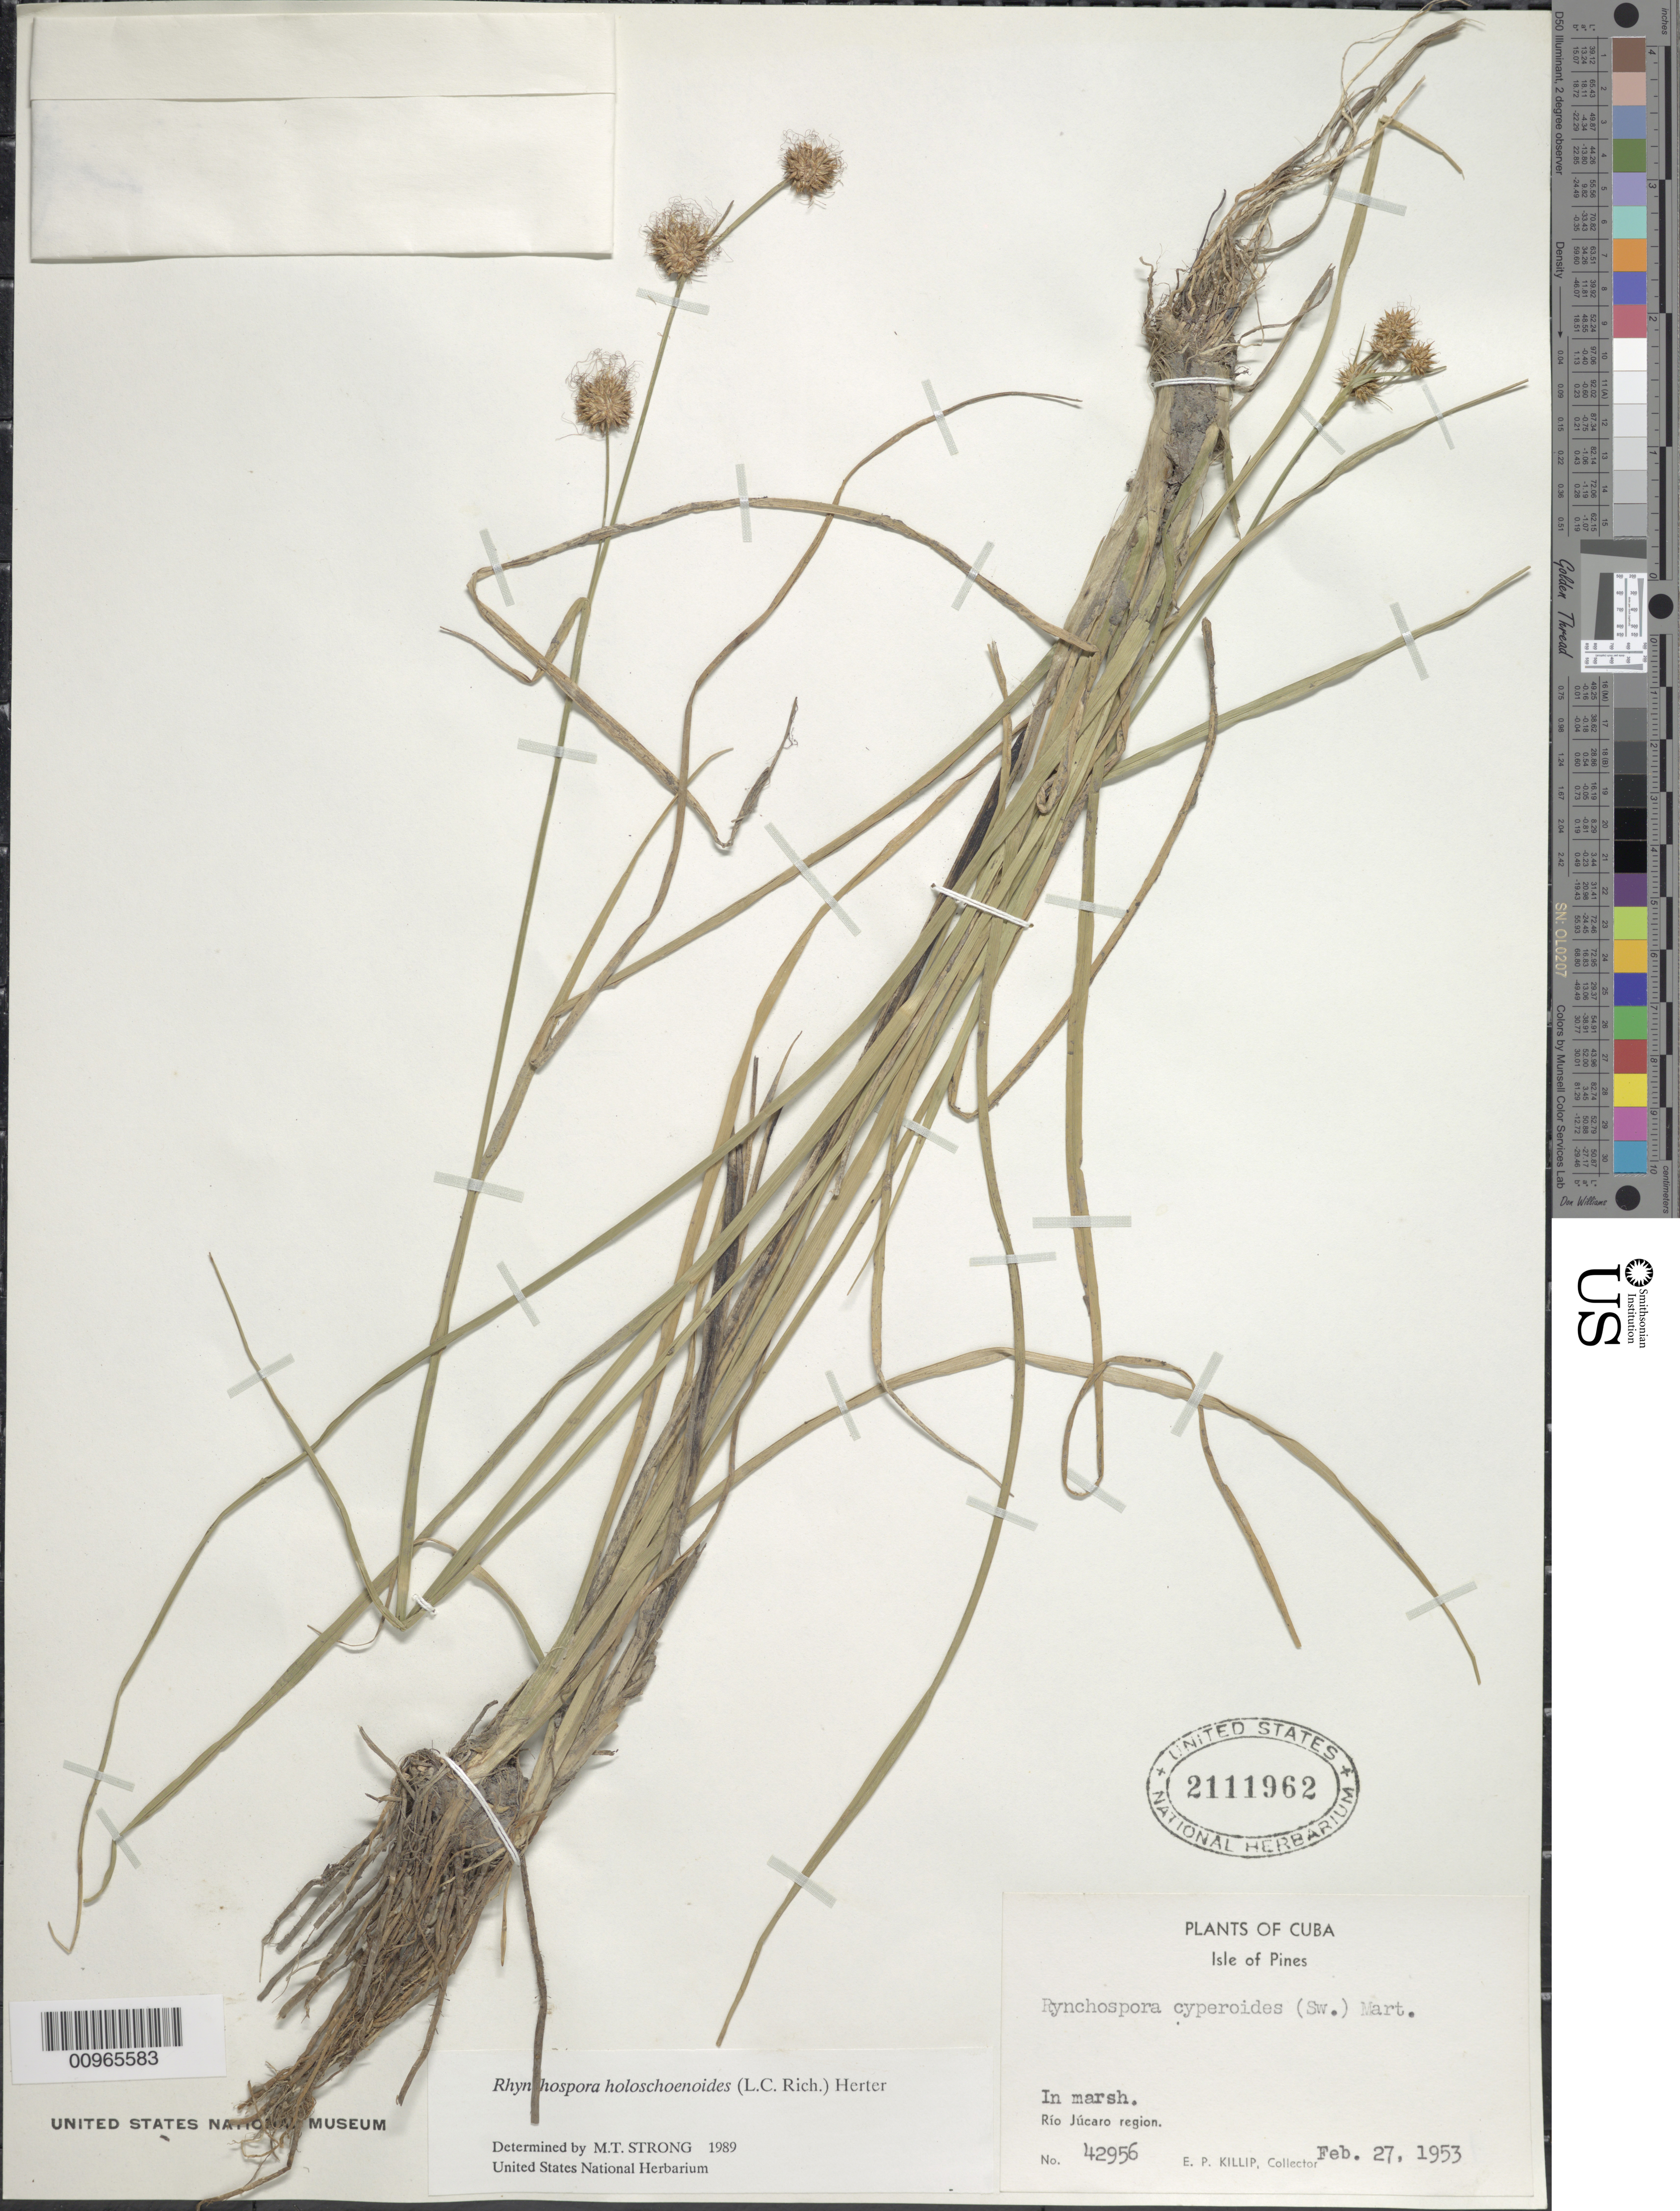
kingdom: Plantae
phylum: Tracheophyta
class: Liliopsida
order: Poales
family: Cyperaceae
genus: Rhynchospora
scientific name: Rhynchospora holoschoenoides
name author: (Rich.) Herter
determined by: Strong, M. T., (US), Smithsonian Institution - National Museum of Natural History (UNITED STATES)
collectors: E. P. Killip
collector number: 42956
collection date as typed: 27 Feb 1953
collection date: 1953-02-27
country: Cuba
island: Isla de la Juventud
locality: Río Júcaro region, marsh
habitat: In marsh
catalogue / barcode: US 2111962